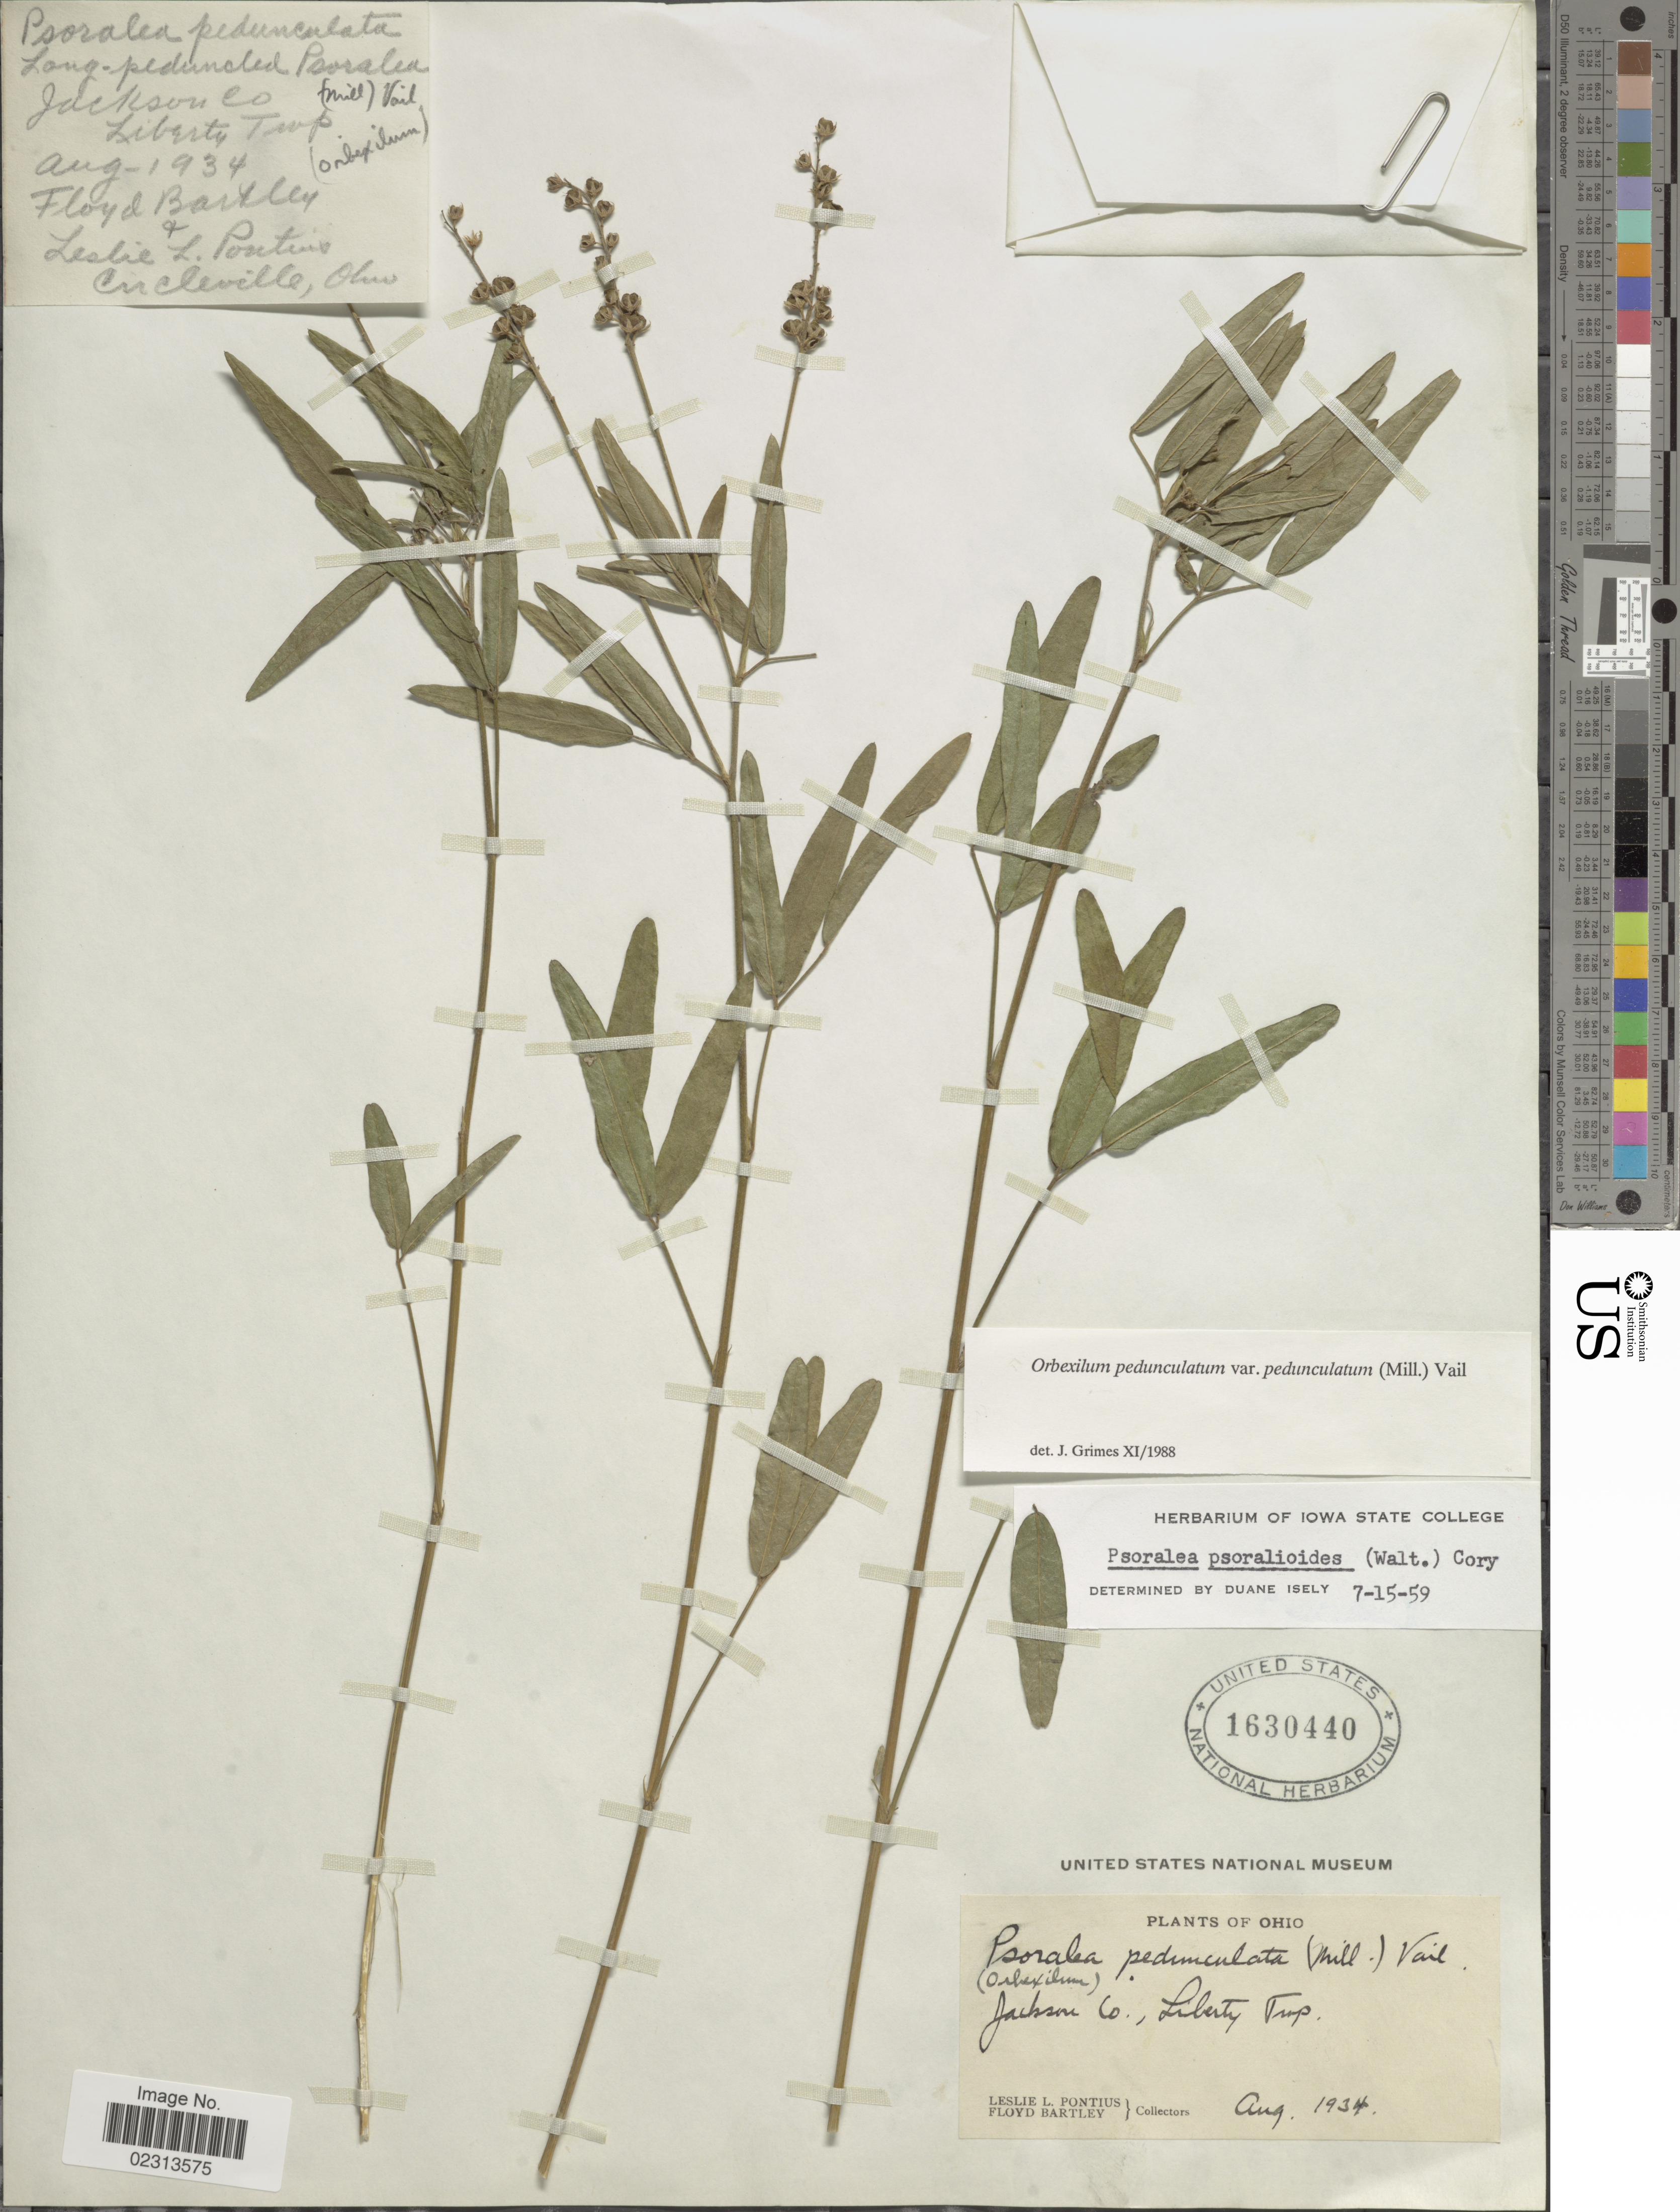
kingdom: Plantae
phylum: Tracheophyta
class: Magnoliopsida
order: Fabales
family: Fabaceae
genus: Orbexilum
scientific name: Orbexilum pedunculatum var. pedunculatum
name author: (Miller) Rydberg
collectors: L. Pontius & F. Bartley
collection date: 1934-08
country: United States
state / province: Ohio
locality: Jackson Co., Liberty Twp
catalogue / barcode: US 1630440